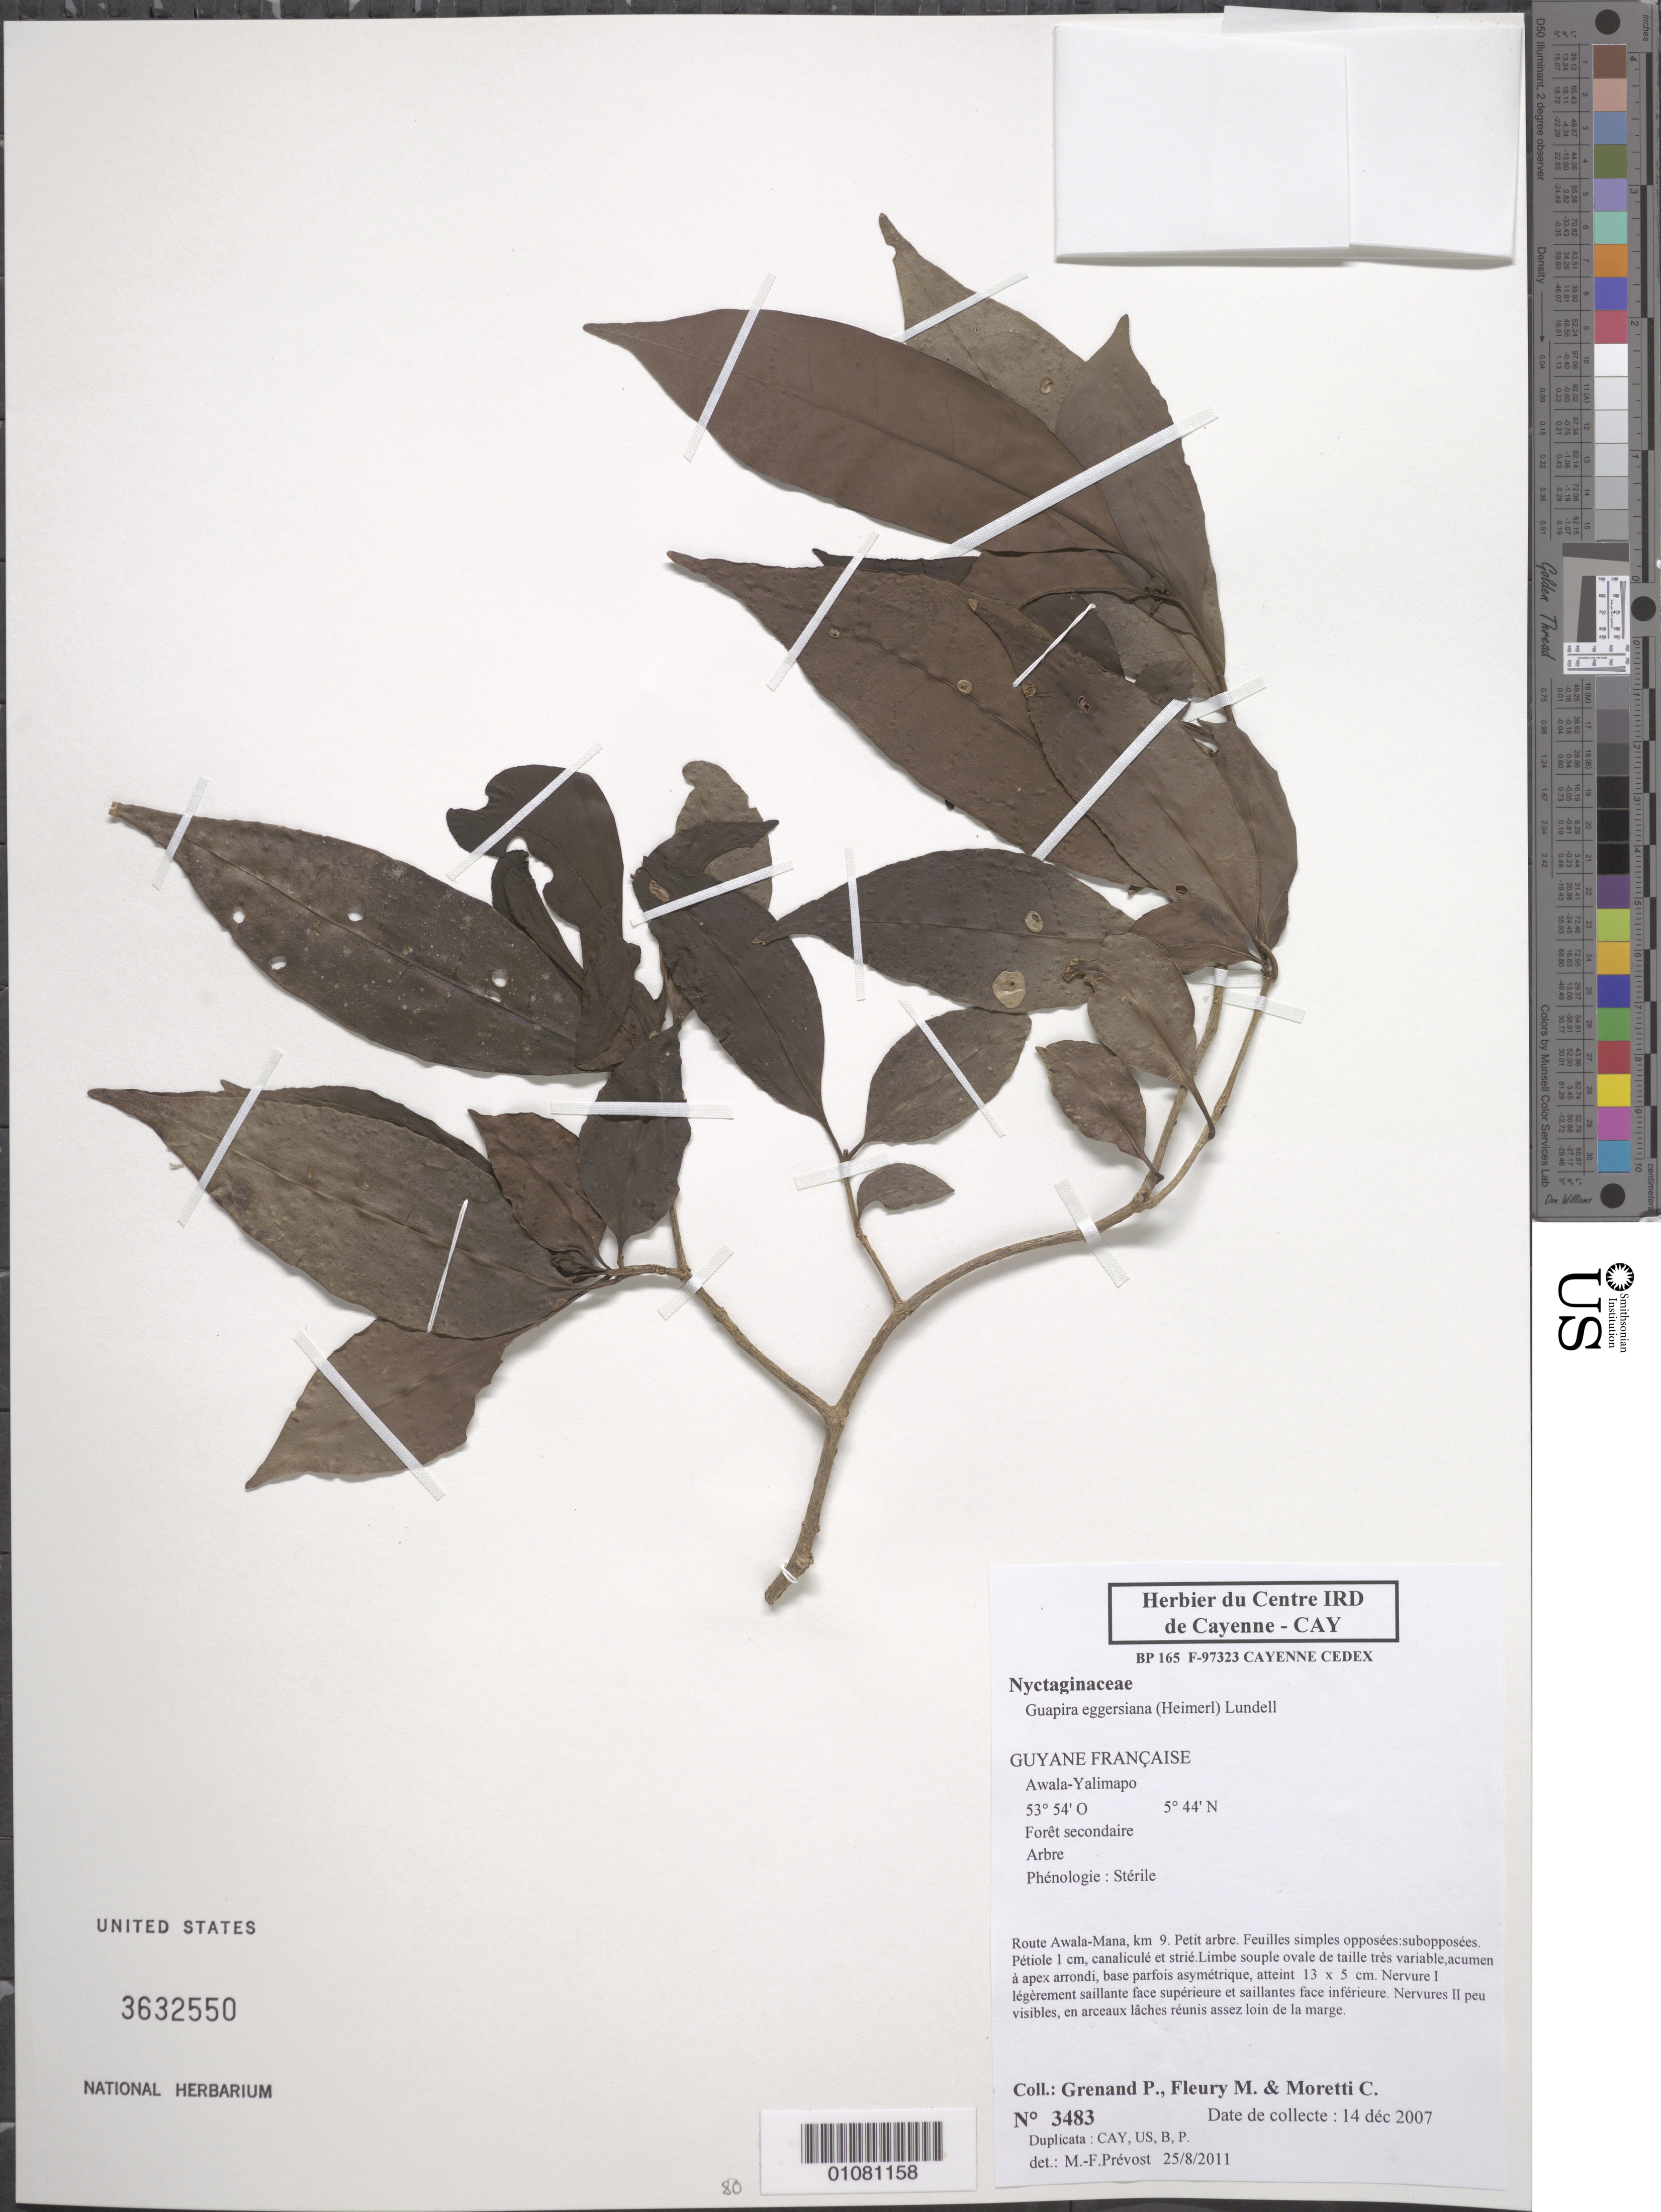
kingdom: Plantae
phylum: Tracheophyta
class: Magnoliopsida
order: Caryophyllales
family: Nyctaginaceae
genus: Guapira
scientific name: Guapira eggersiana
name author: (Heimerl) Lundell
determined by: Prévost, M.-F.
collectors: P. Grenand, M. Fleury & C. Moretti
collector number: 3483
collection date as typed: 14-Dec-07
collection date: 2007-12-14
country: French Guiana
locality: Awala - Yalimapo, Route Awala-Mana, km 9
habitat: Foret secondaire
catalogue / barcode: US 3632550